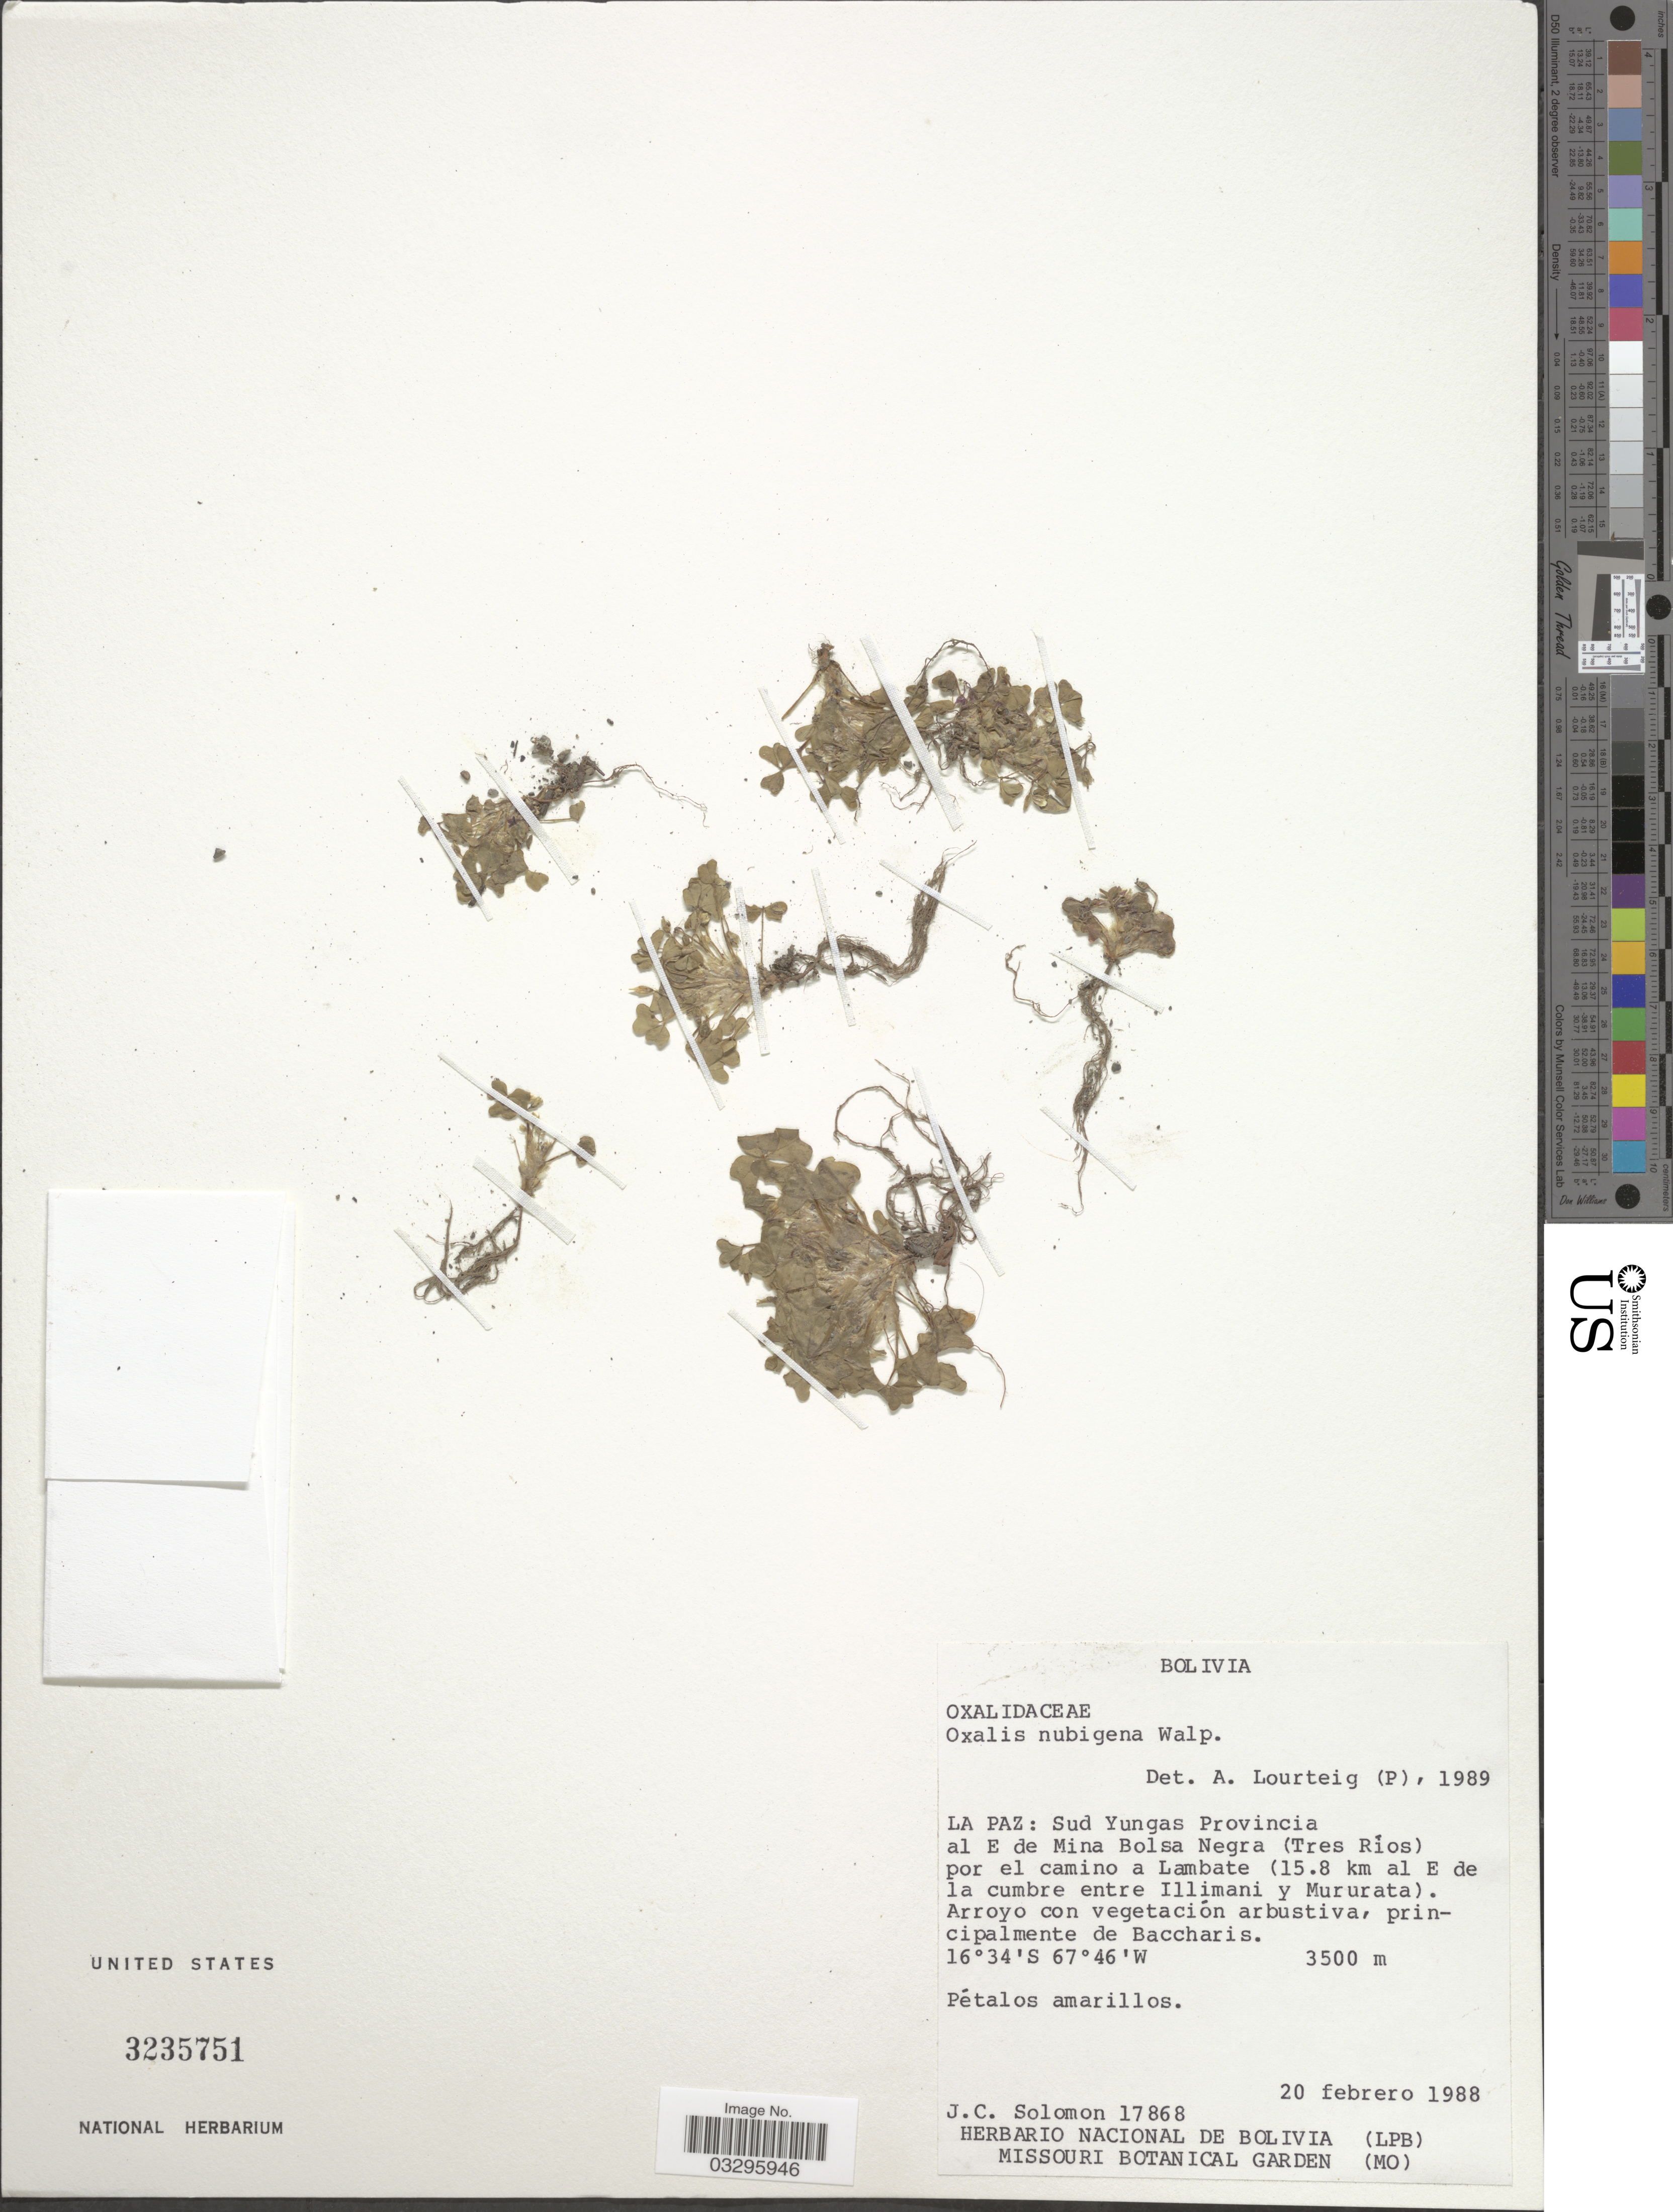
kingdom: Plantae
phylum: Tracheophyta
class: Magnoliopsida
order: Oxalidales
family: Oxalidaceae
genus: Oxalis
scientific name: Oxalis nubigena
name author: Walp.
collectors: J. C. Solomon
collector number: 17868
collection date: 1988-02-20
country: Bolivia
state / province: La Paz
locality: La Paz: Sud Yungas Provincia al E de Mina Bolsa Negra (Tres Ríos) por el camino a Lambate (15.8 km al E de la cumbre entre Illimani y Mururata).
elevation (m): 3500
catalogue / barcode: US 3235751